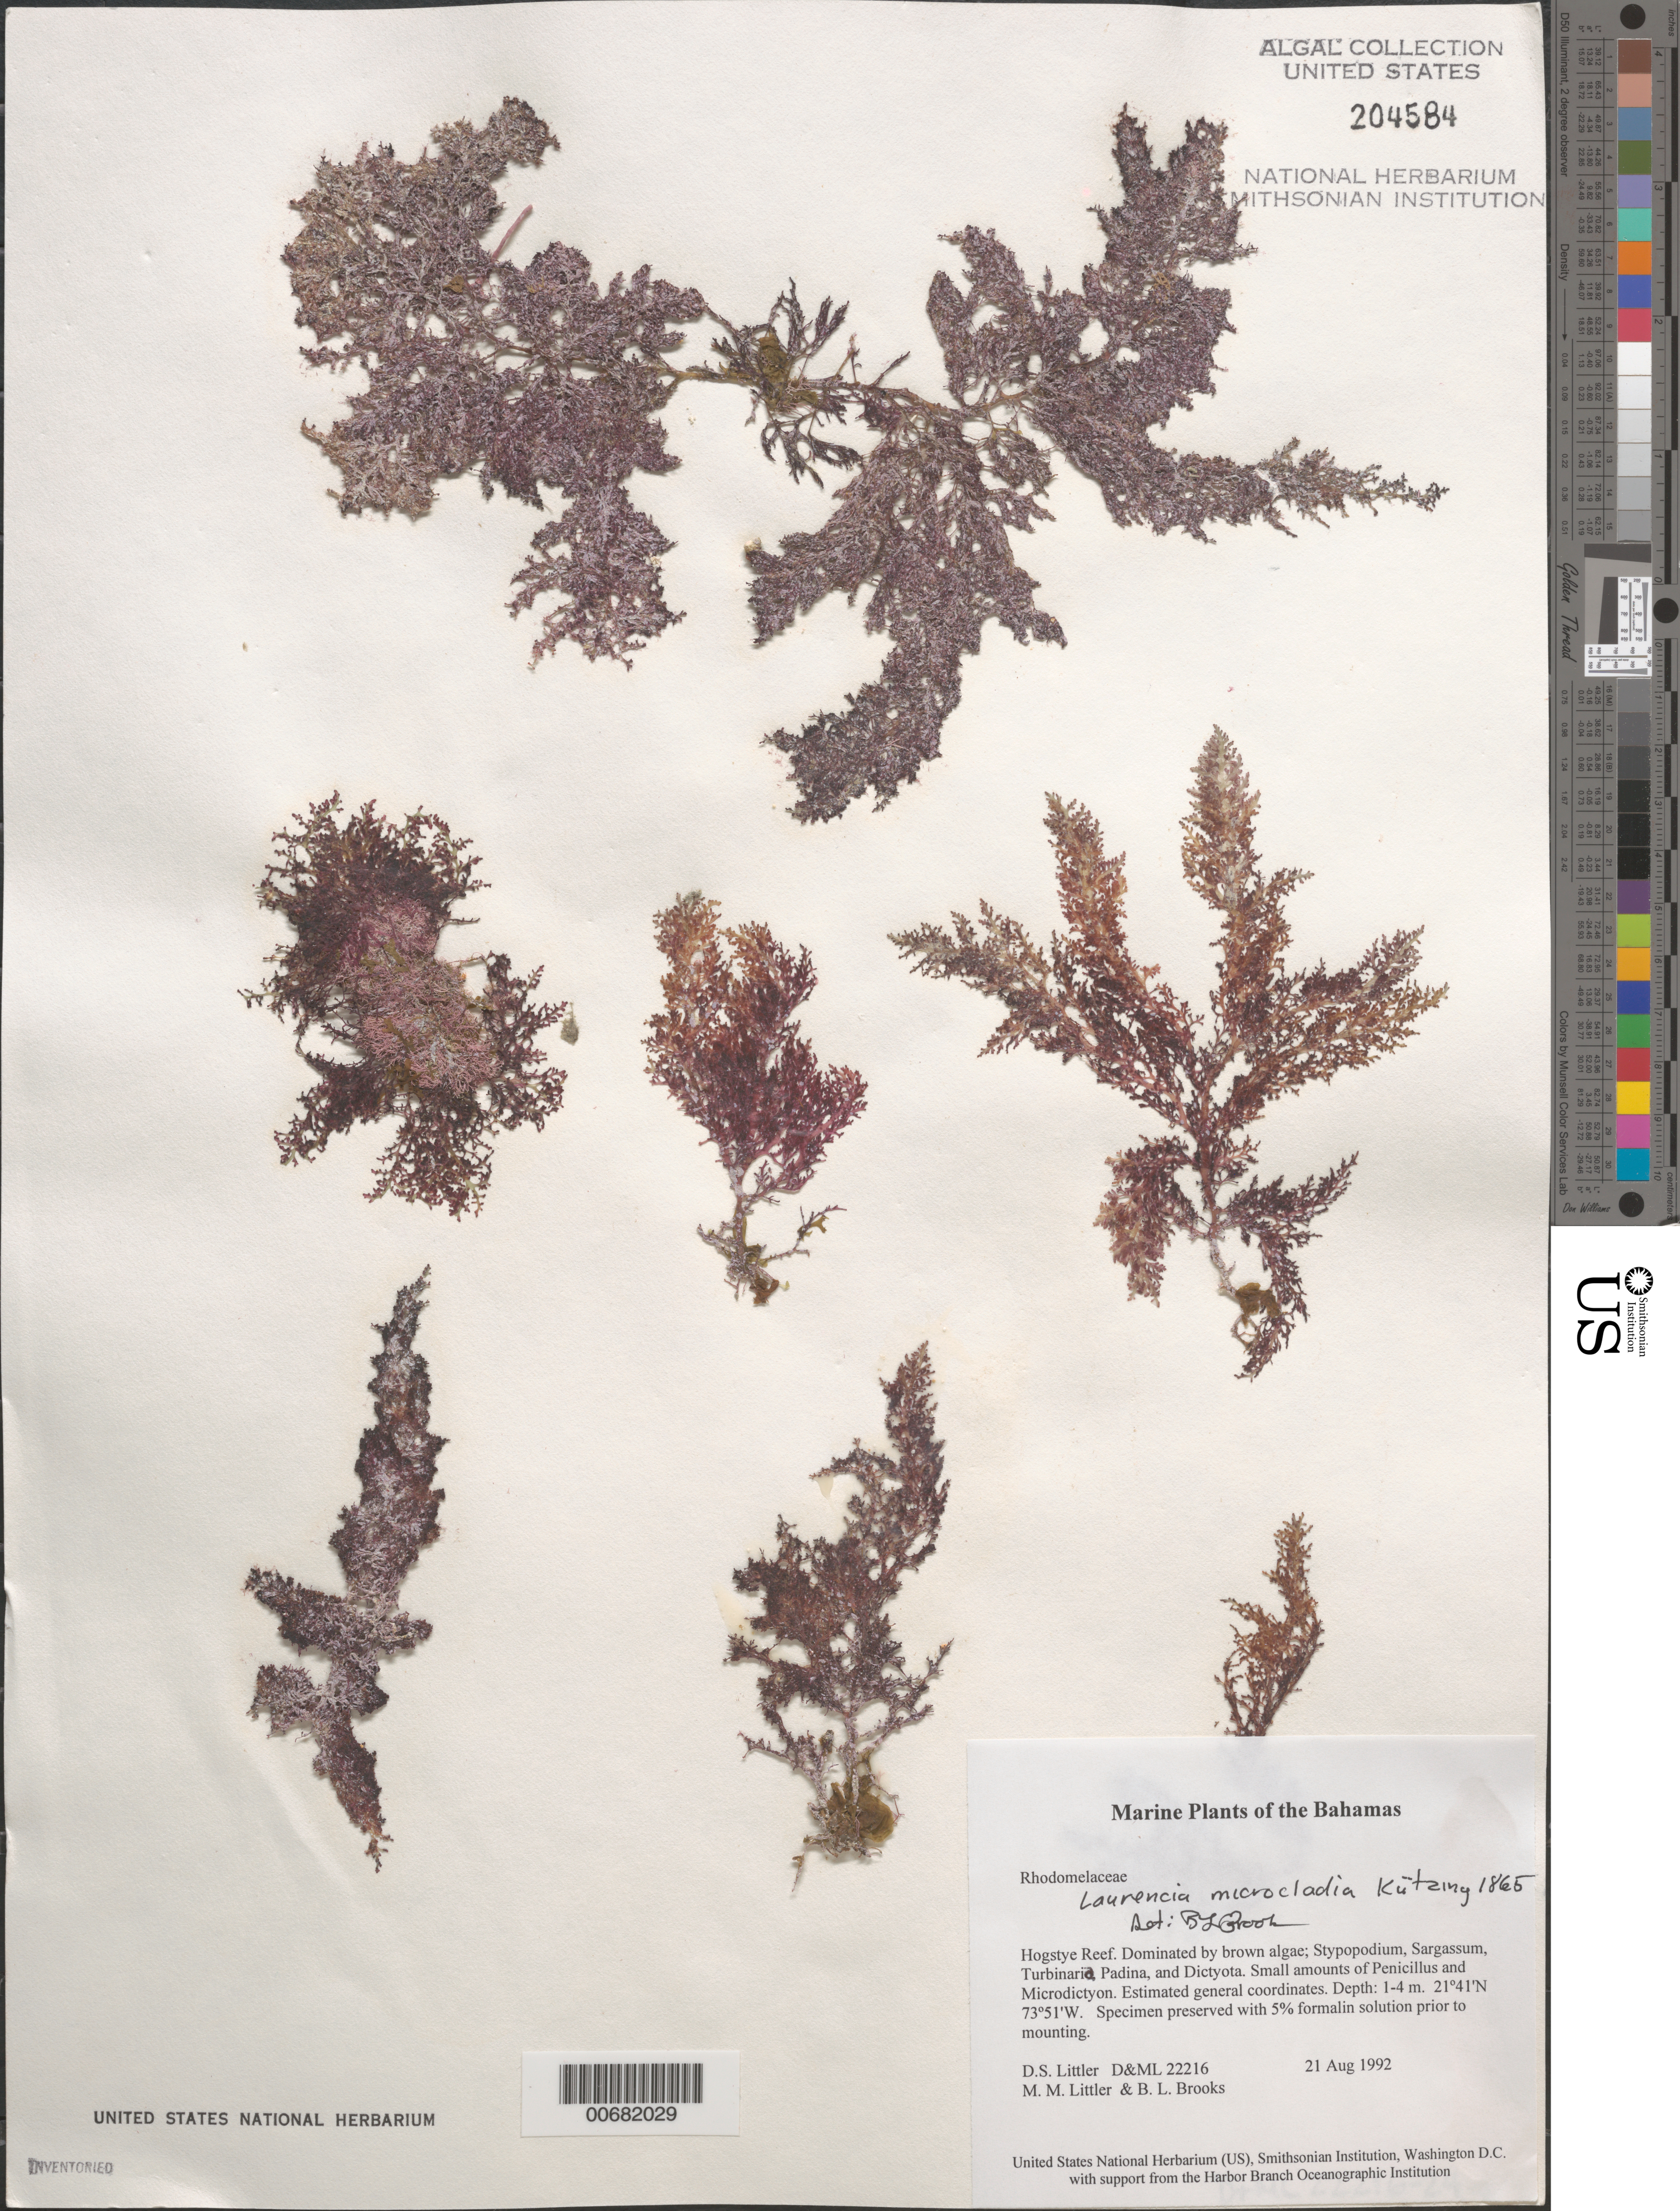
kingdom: Plantae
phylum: Rhodophyta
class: Florideophyceae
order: Ceramiales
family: Rhodomelaceae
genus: Laurencia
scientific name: Laurencia microcladia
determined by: Brooks, B. L., (BOT), Smithsonian Institution - National Museum of Natural History (UNITED STATES)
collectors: D. S. Littler, M. M. Littler & B. Brooks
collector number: D&ML 22216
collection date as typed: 21 Aug 1992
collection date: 1992-08-21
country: Bahamas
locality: Hogsty Reef (Hogstye Reef)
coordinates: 21 41' N, 73 51' W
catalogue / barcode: US 204584